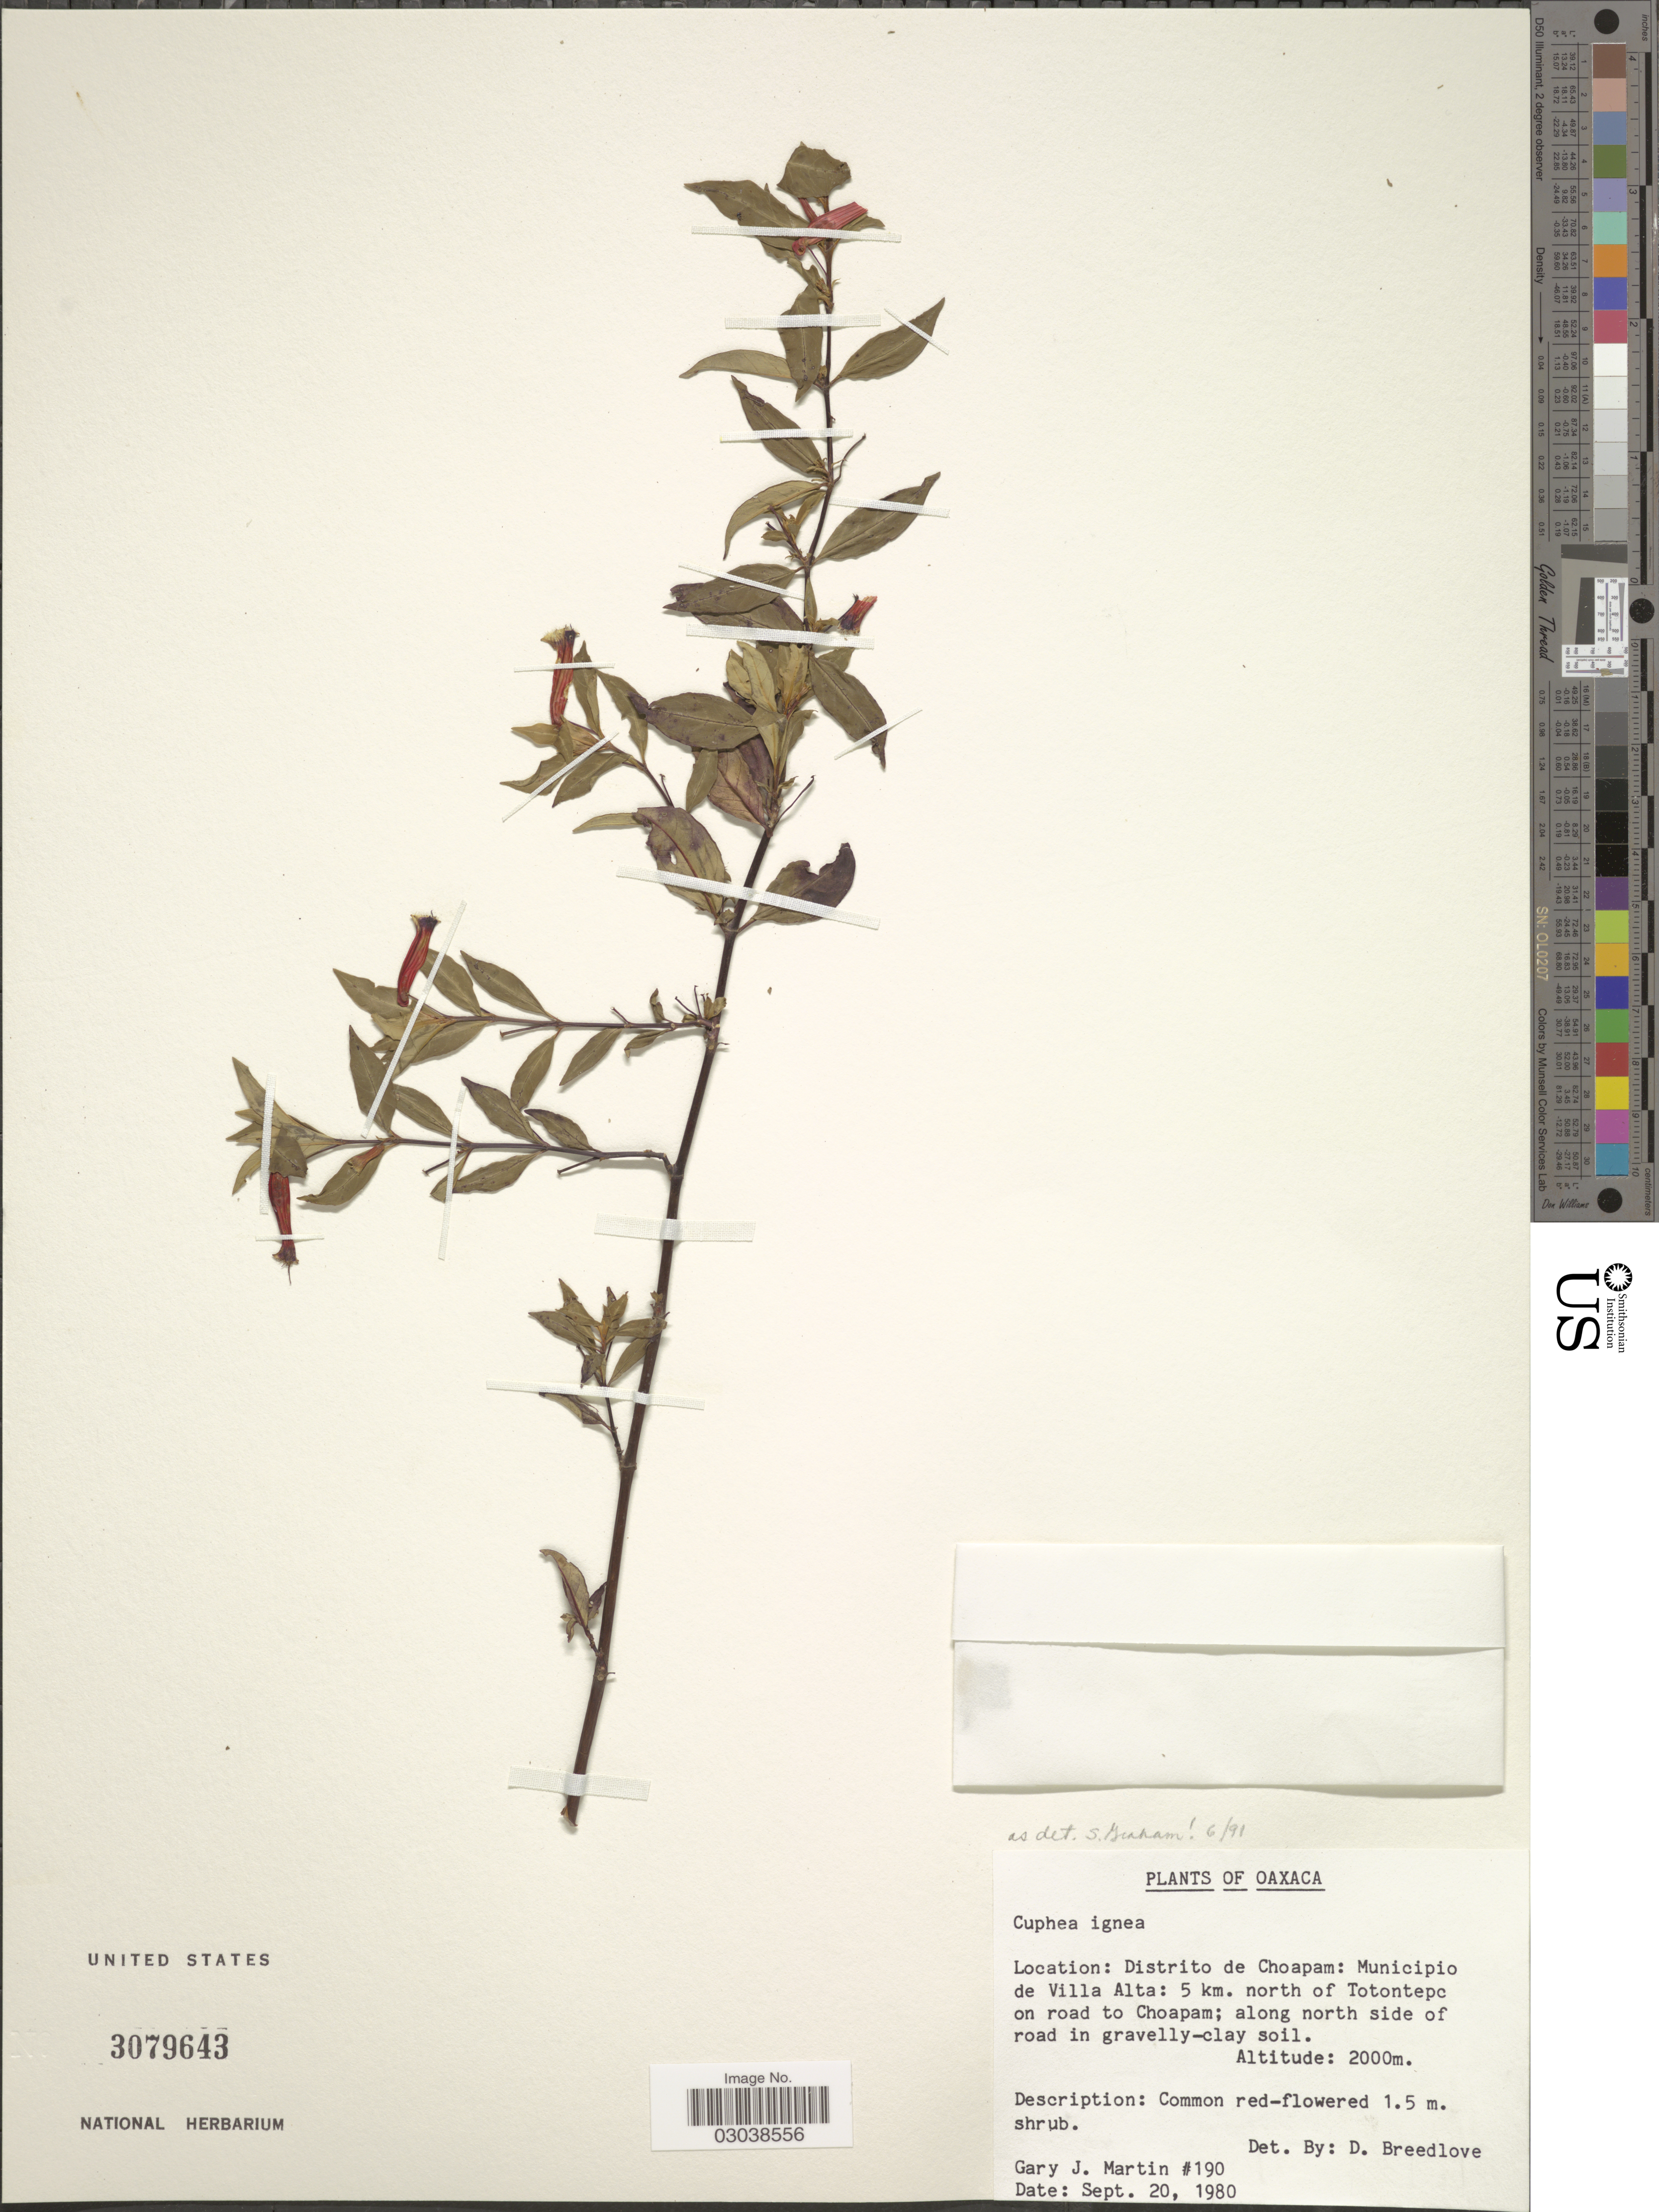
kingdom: Plantae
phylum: Tracheophyta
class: Magnoliopsida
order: Myrtales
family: Lythraceae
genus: Cuphea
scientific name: Cuphea ignea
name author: A. DC.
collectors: G. J. Martin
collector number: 190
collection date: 1980-09-20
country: Mexico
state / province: Oaxaca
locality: Distrito de Choapam: Municipio de Villa Alta: 5 km. north of Totontepc on road to Choapam; along north side of road in gravelly-clay soil.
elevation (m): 2000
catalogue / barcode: US 3079643